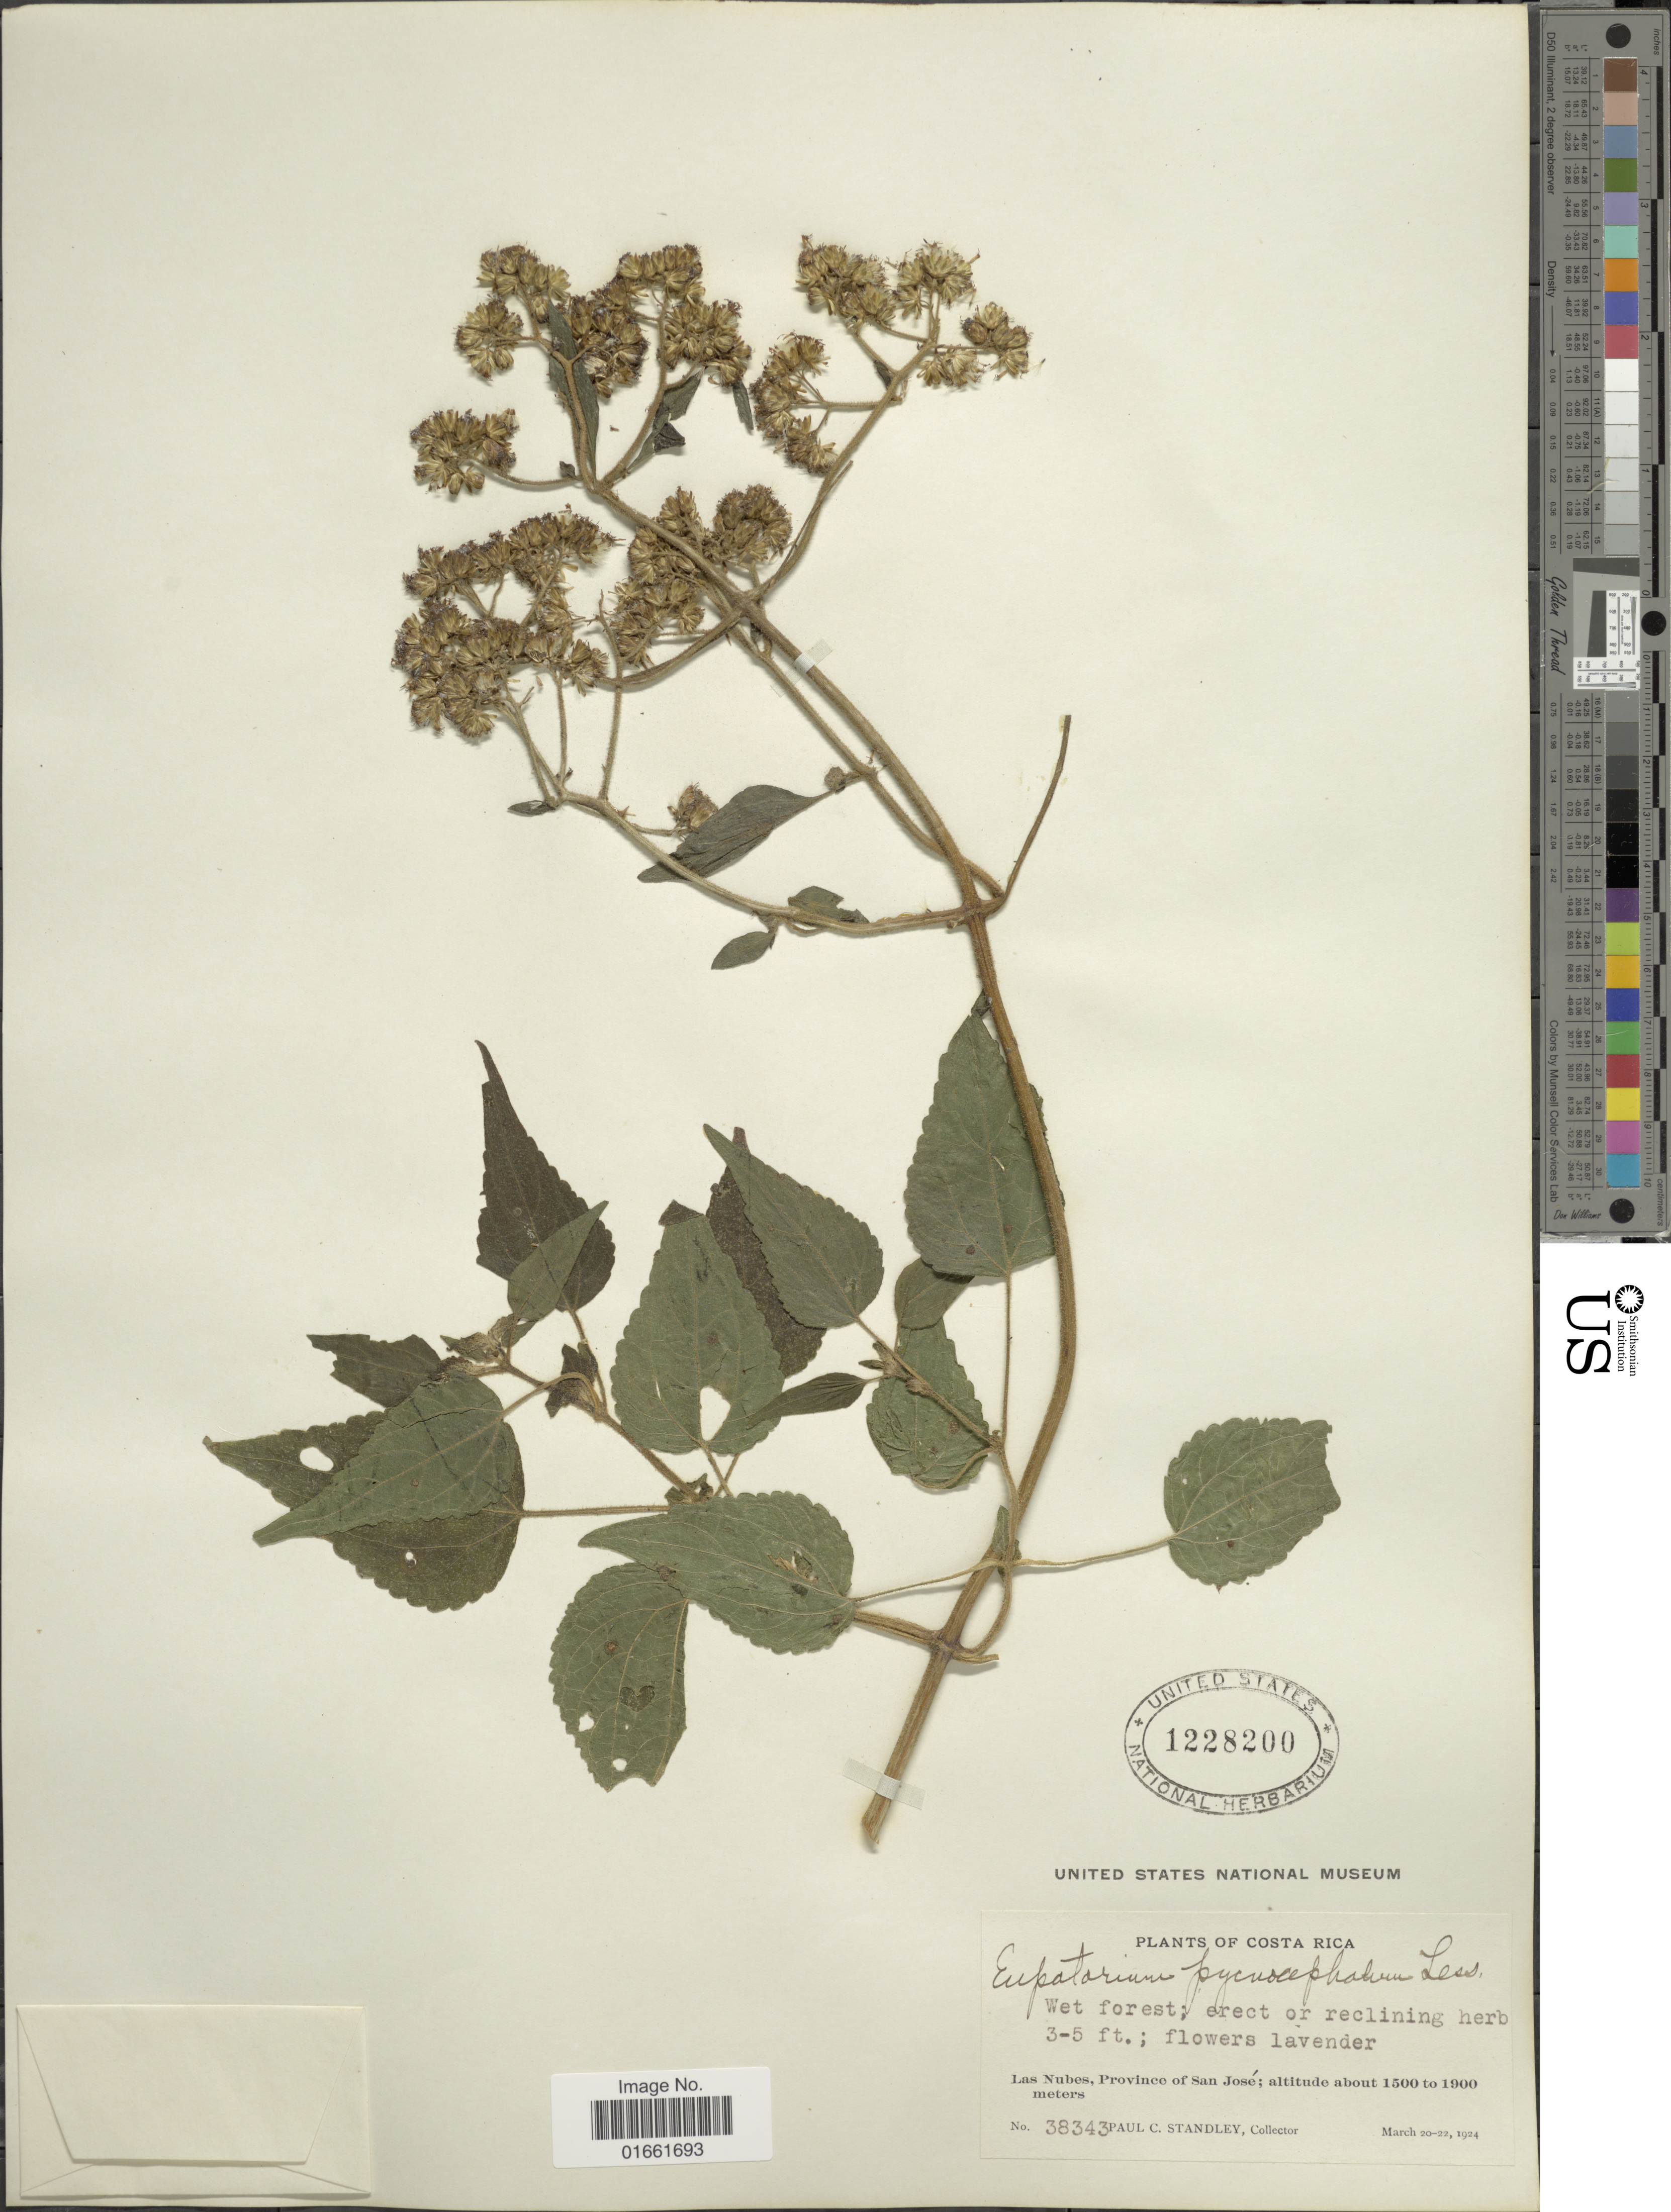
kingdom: Plantae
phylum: Tracheophyta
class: Magnoliopsida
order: Asterales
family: Asteraceae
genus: Fleischmannia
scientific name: Fleischmannia pratensis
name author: (Klatt) R.M. King & H. Rob.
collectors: P. C. Standley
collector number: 38343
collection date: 1924-03-20/1924-03-22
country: Costa Rica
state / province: San José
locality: Las Nubes, Province of San Jose.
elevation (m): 1500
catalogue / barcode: US 1228200